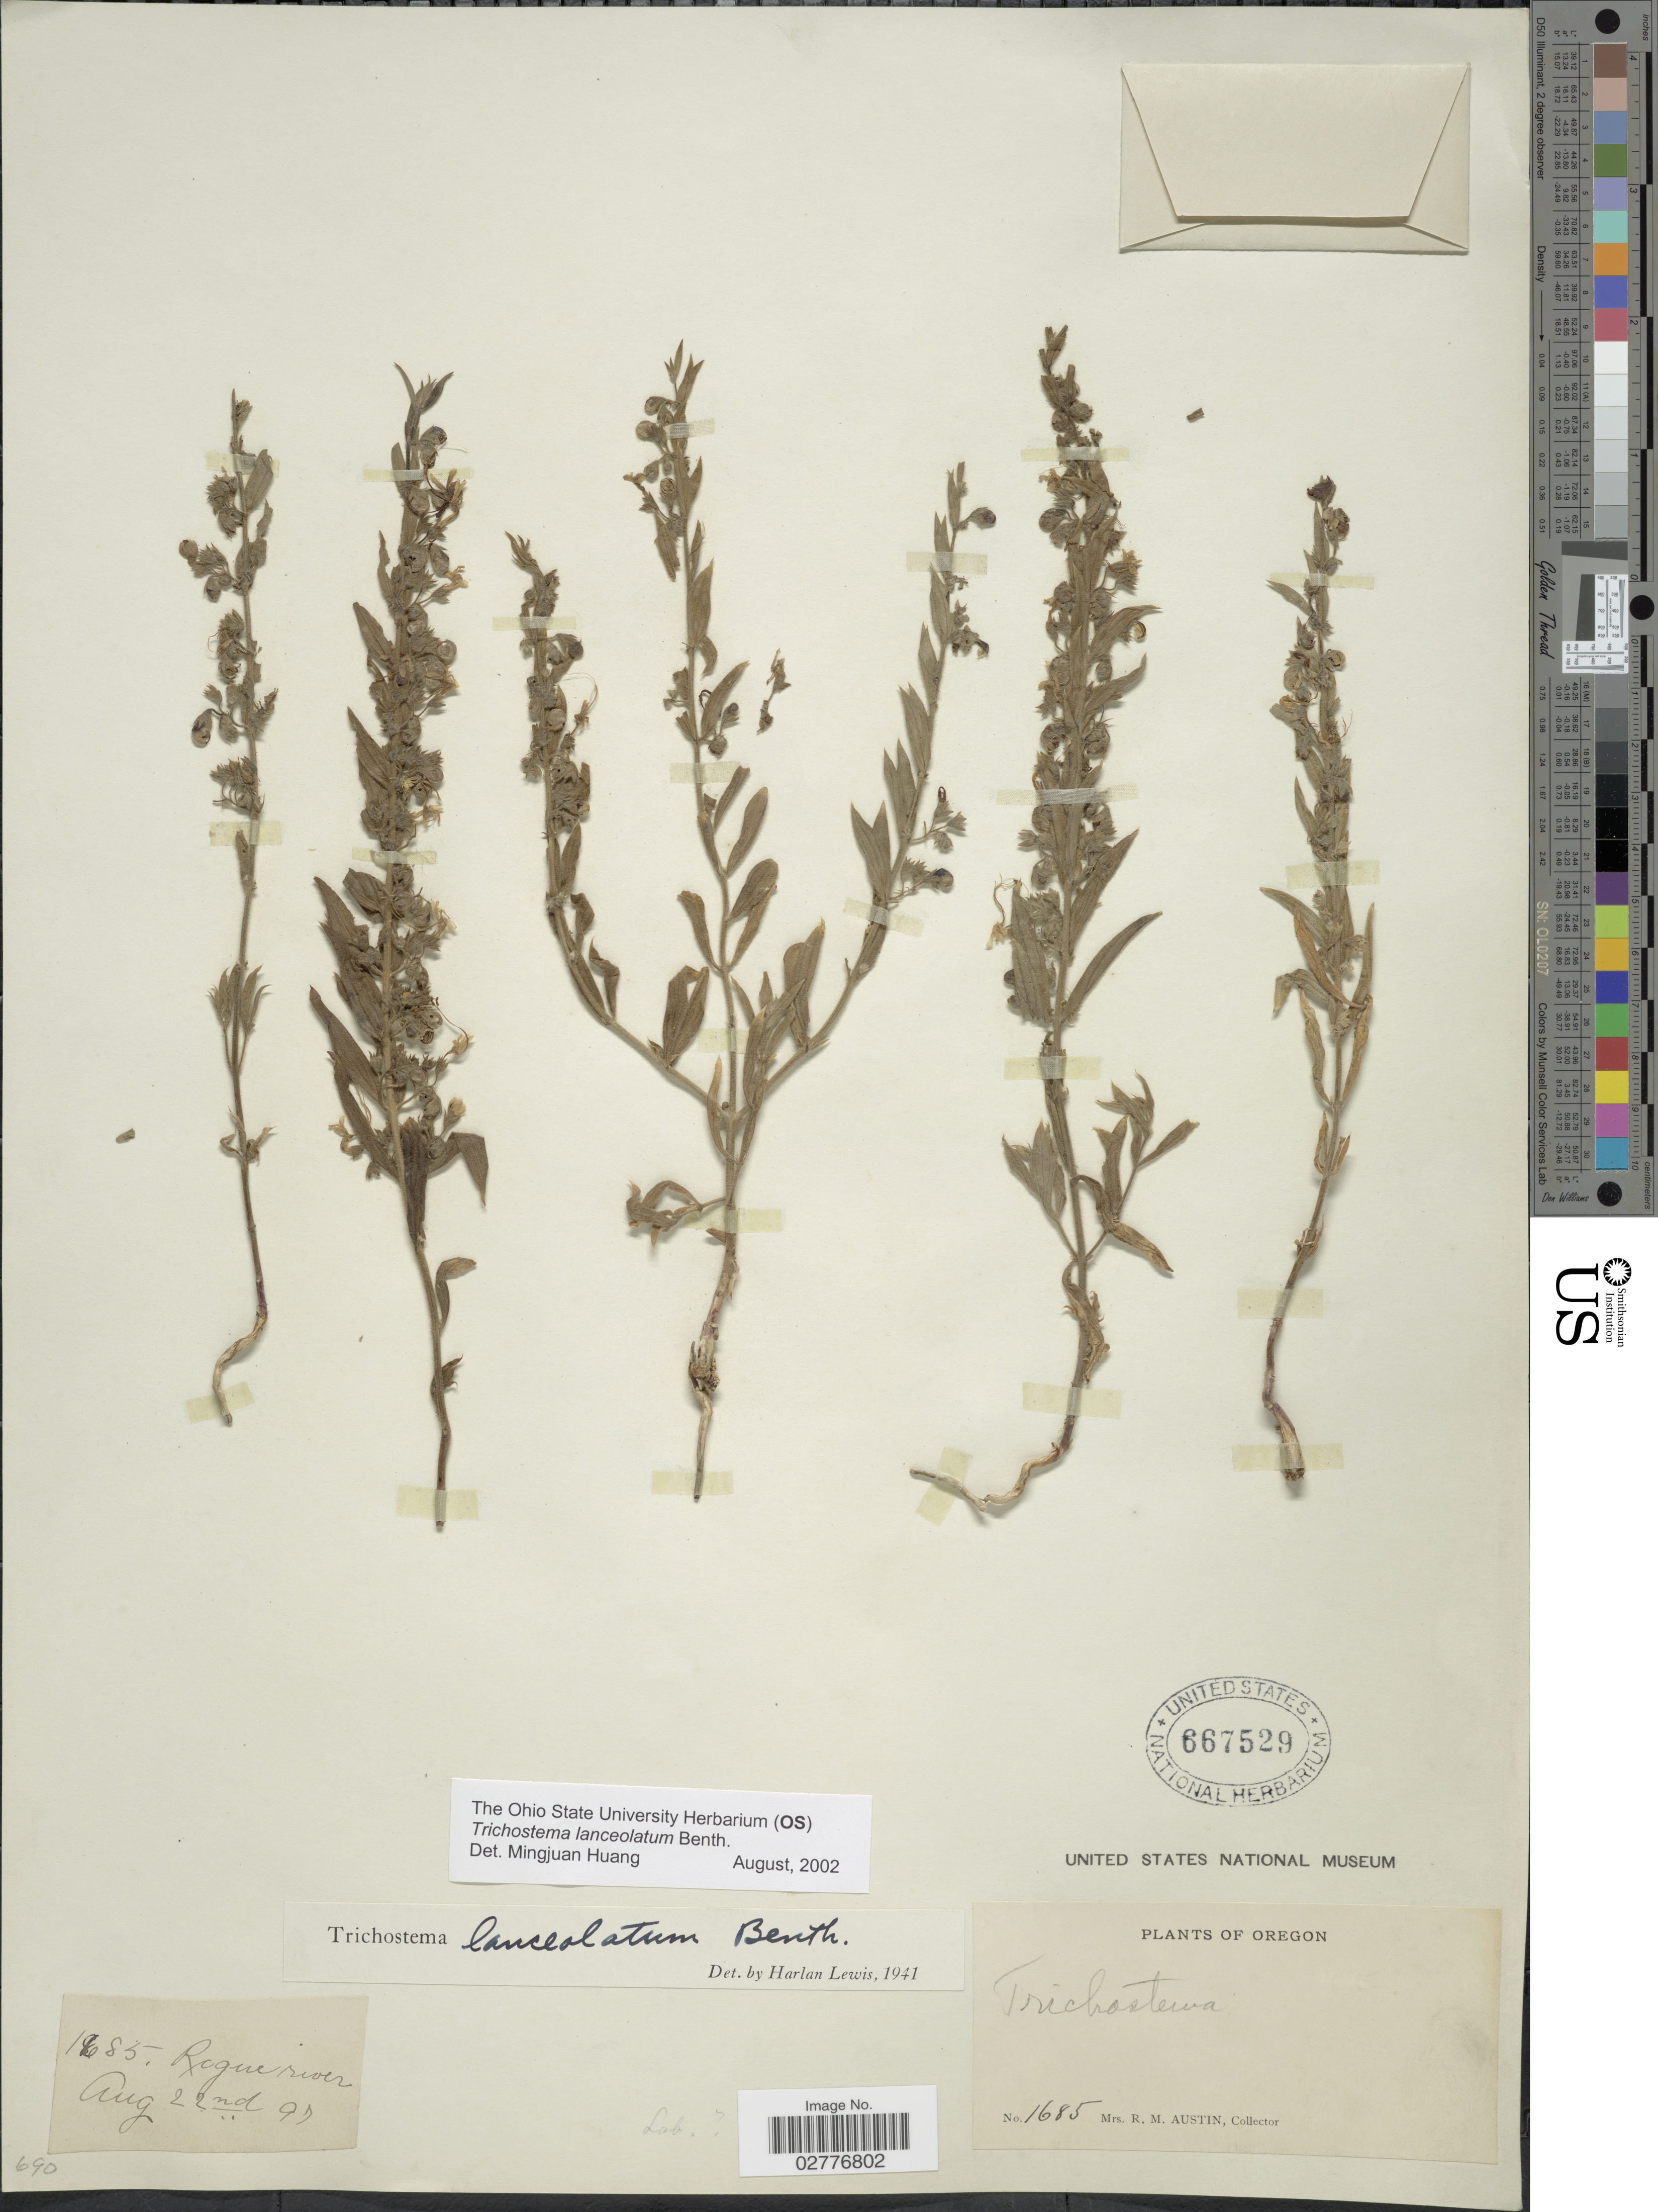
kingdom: Plantae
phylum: Tracheophyta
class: Magnoliopsida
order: Lamiales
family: Lamiaceae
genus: Trichostema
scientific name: Trichostema lanceolatum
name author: Benth.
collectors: R. Austin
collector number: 1685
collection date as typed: Transcribed d/m/y: 22/8/97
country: United States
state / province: Oregon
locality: Rogue river.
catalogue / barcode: US 667529